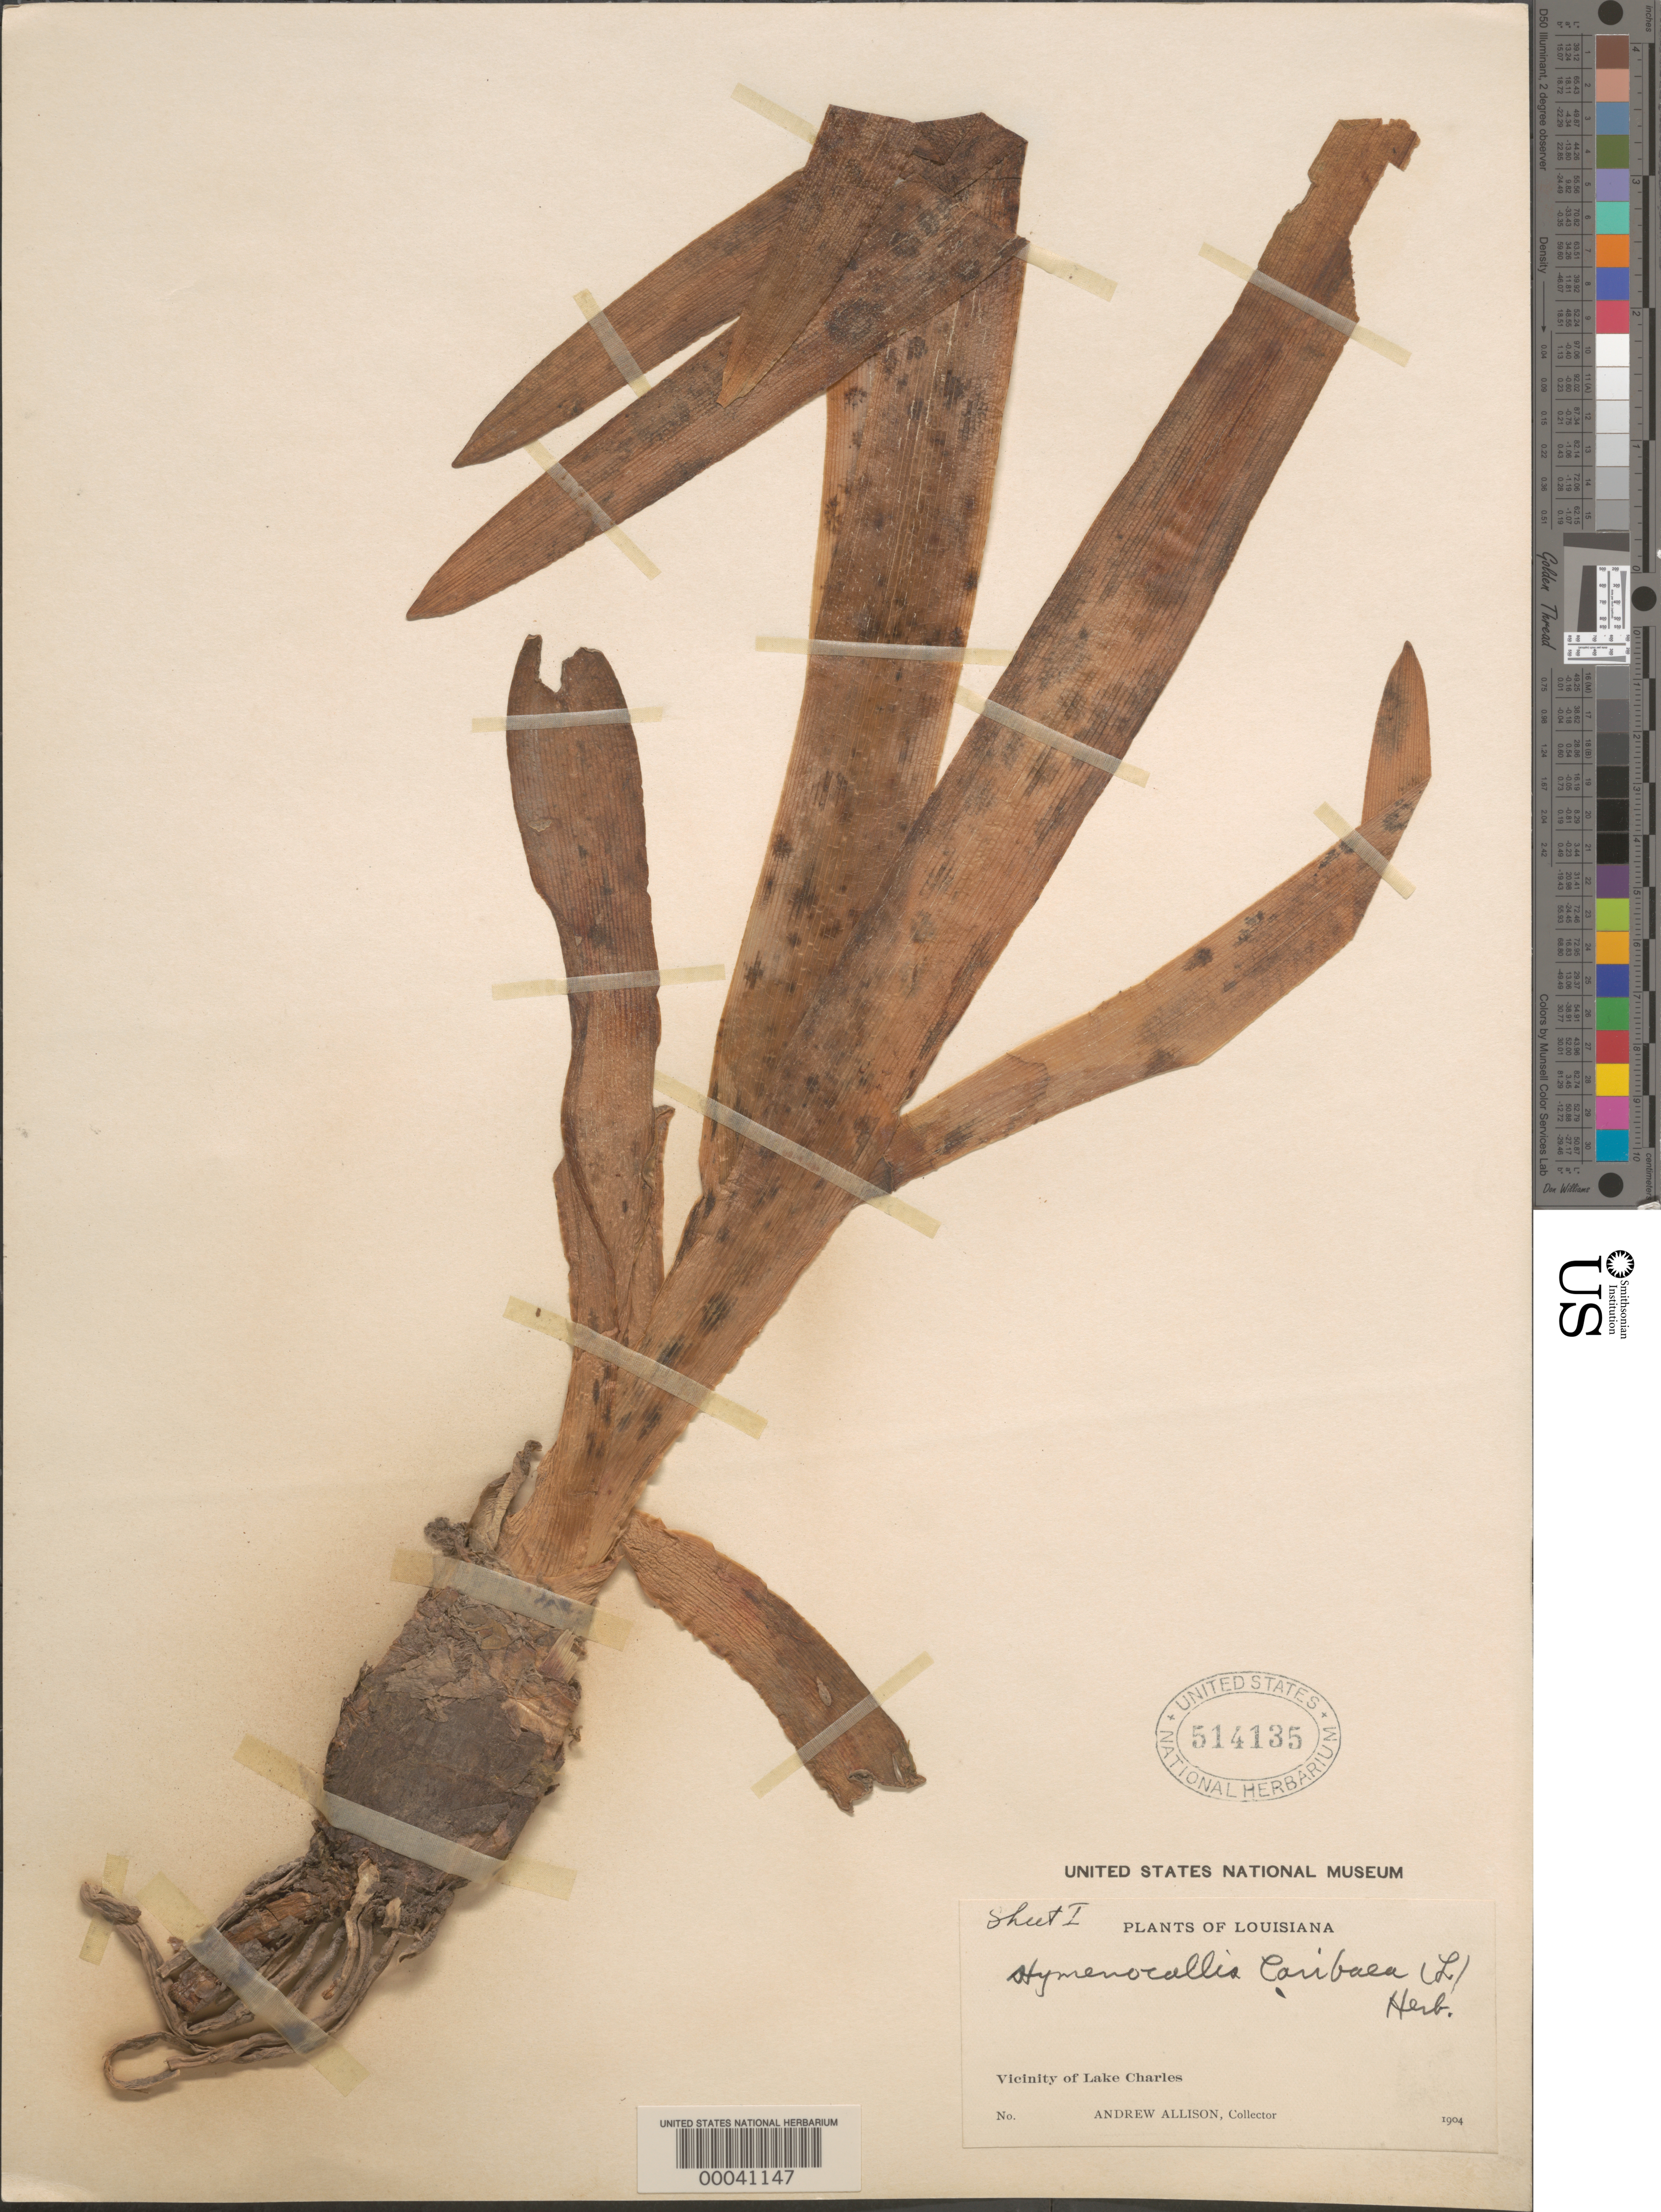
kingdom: Plantae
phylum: Tracheophyta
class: Liliopsida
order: Asparagales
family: Amaryllidaceae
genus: Crinum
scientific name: Crinum americanum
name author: L.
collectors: A. Allison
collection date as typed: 1904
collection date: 1904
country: United States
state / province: Louisiana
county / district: Calcasieu Parish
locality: Lake charles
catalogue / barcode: US 514135